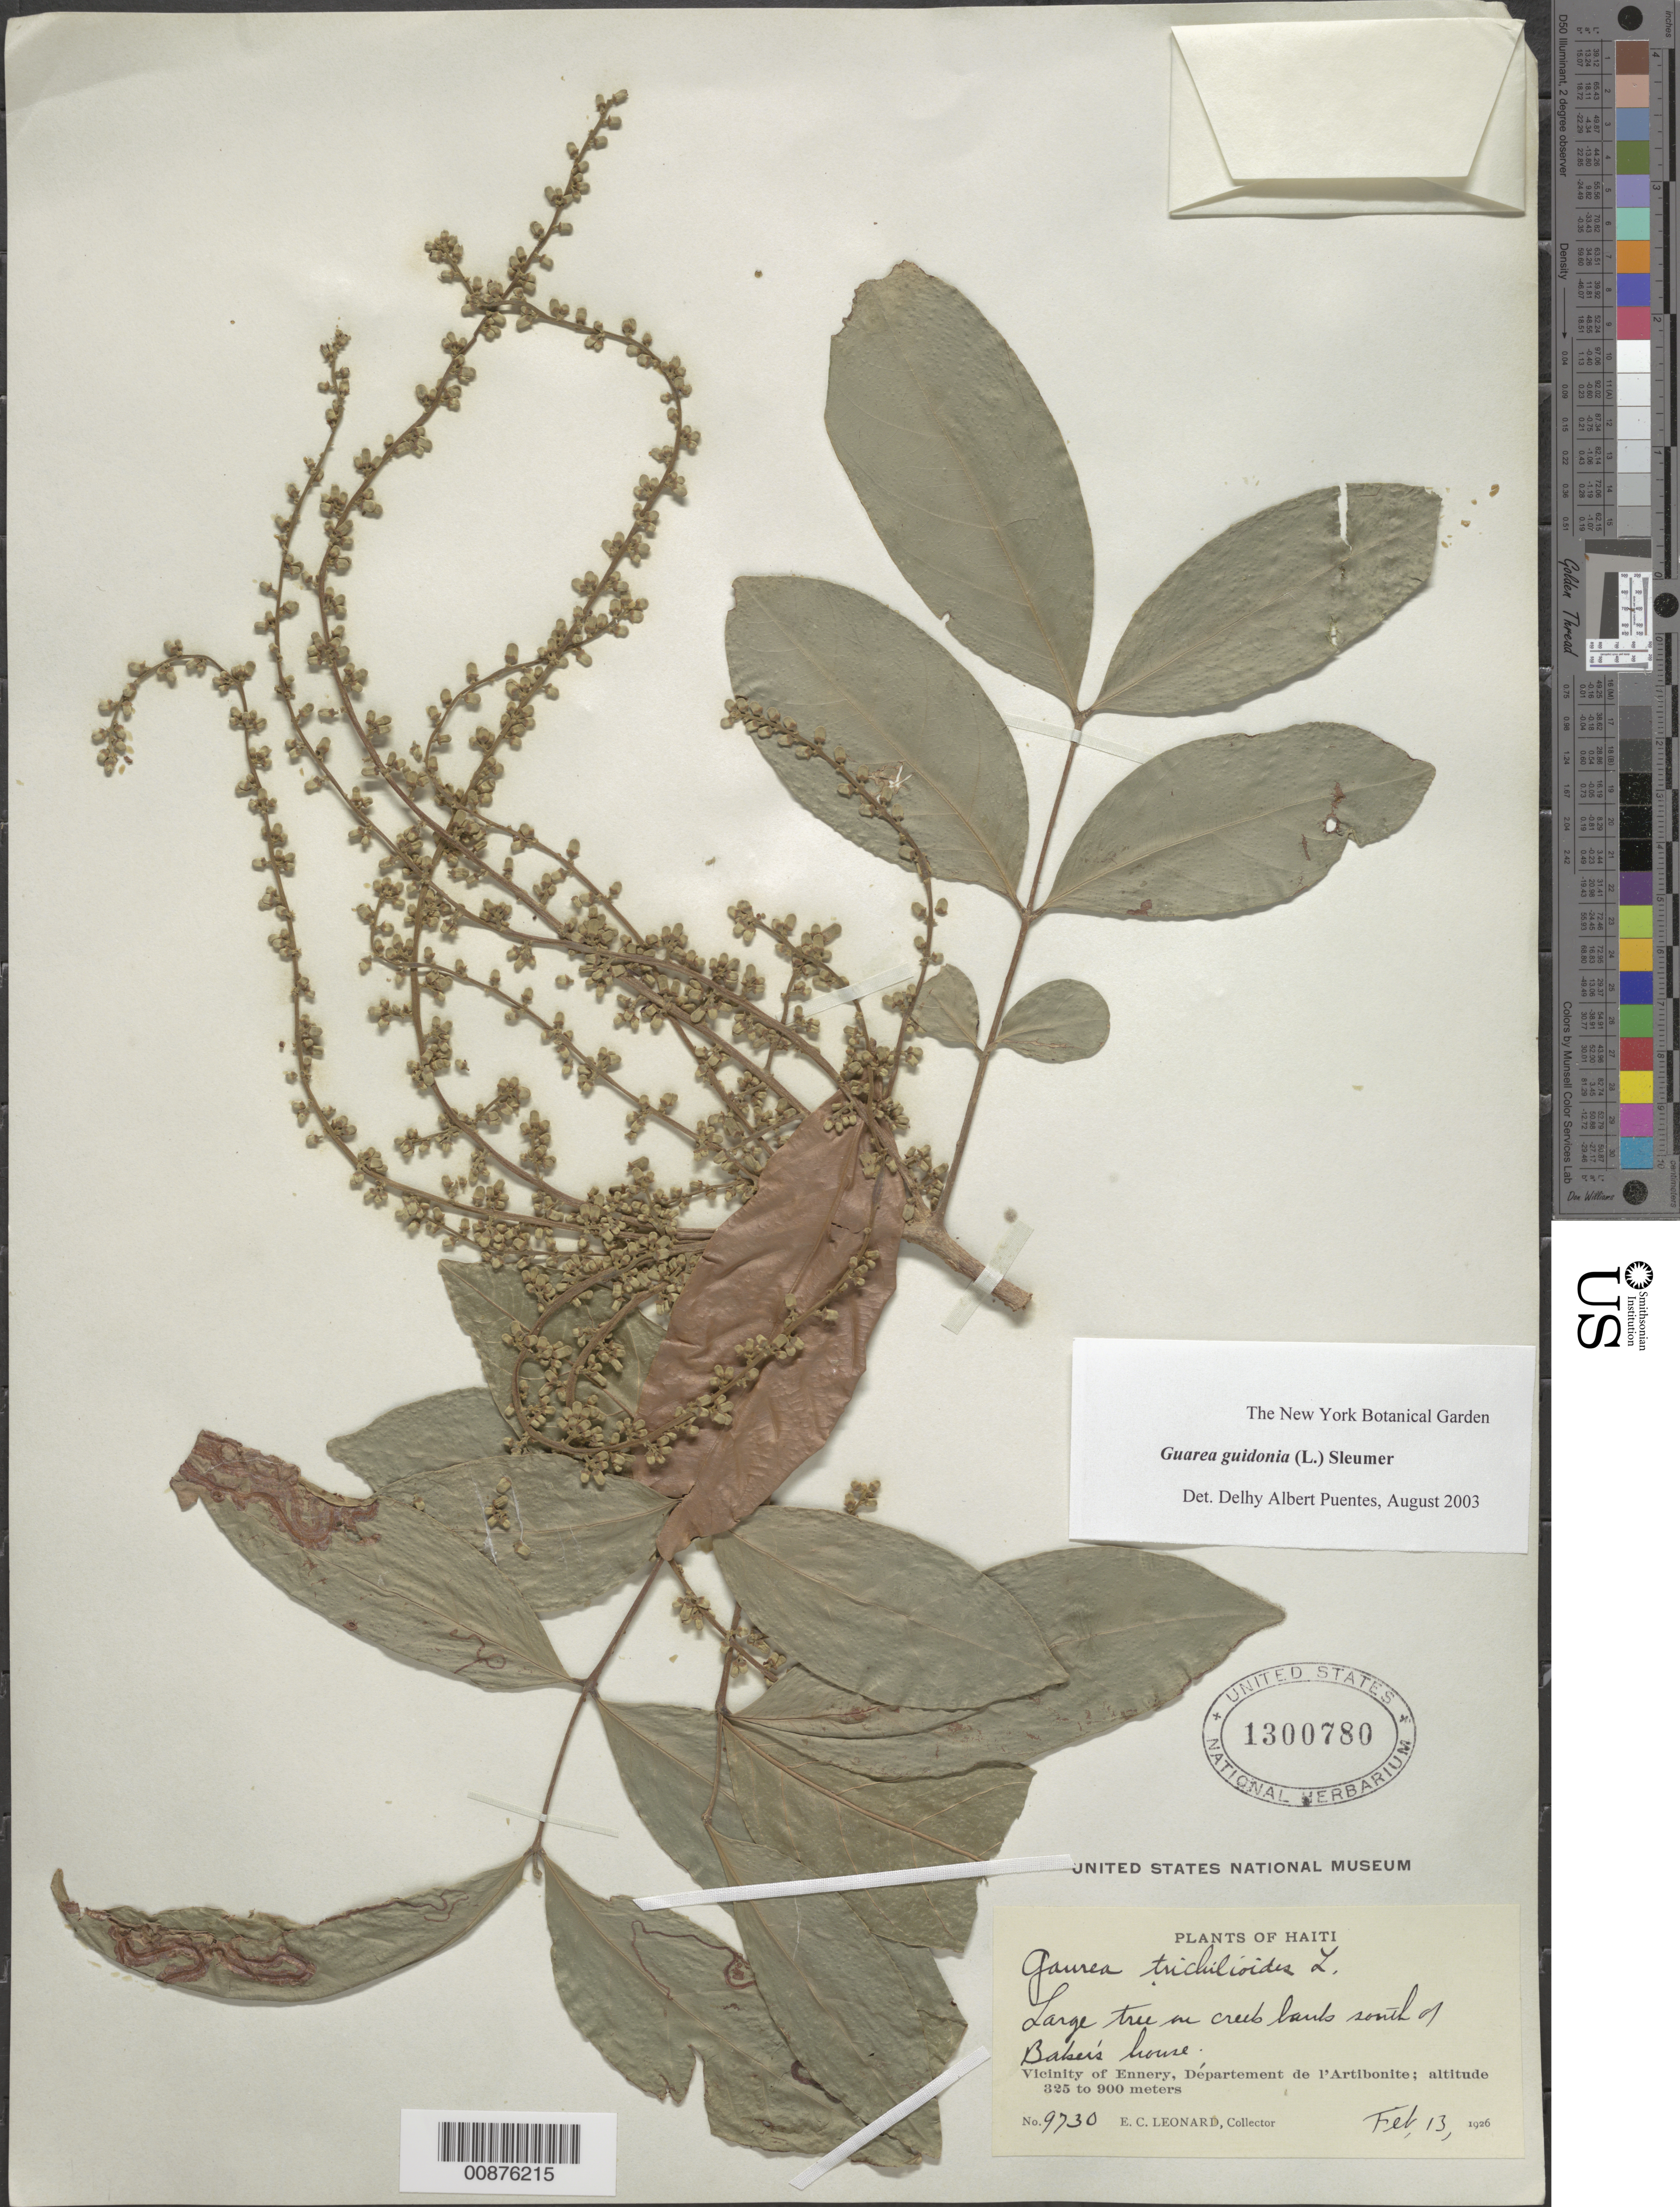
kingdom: Plantae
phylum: Tracheophyta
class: Magnoliopsida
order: Sapindales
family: Meliaceae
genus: Guarea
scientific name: Guarea guidonia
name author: (L.) Sleumer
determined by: Puentes, D. A.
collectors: E. C. Leonard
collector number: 9730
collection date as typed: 13 Feb 1926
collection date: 1926-02-13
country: Haiti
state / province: Artibonite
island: Hispaniola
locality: Vicinity of Ennery, S of Baker's house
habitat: On creek bank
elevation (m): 325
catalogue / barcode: US 1300780